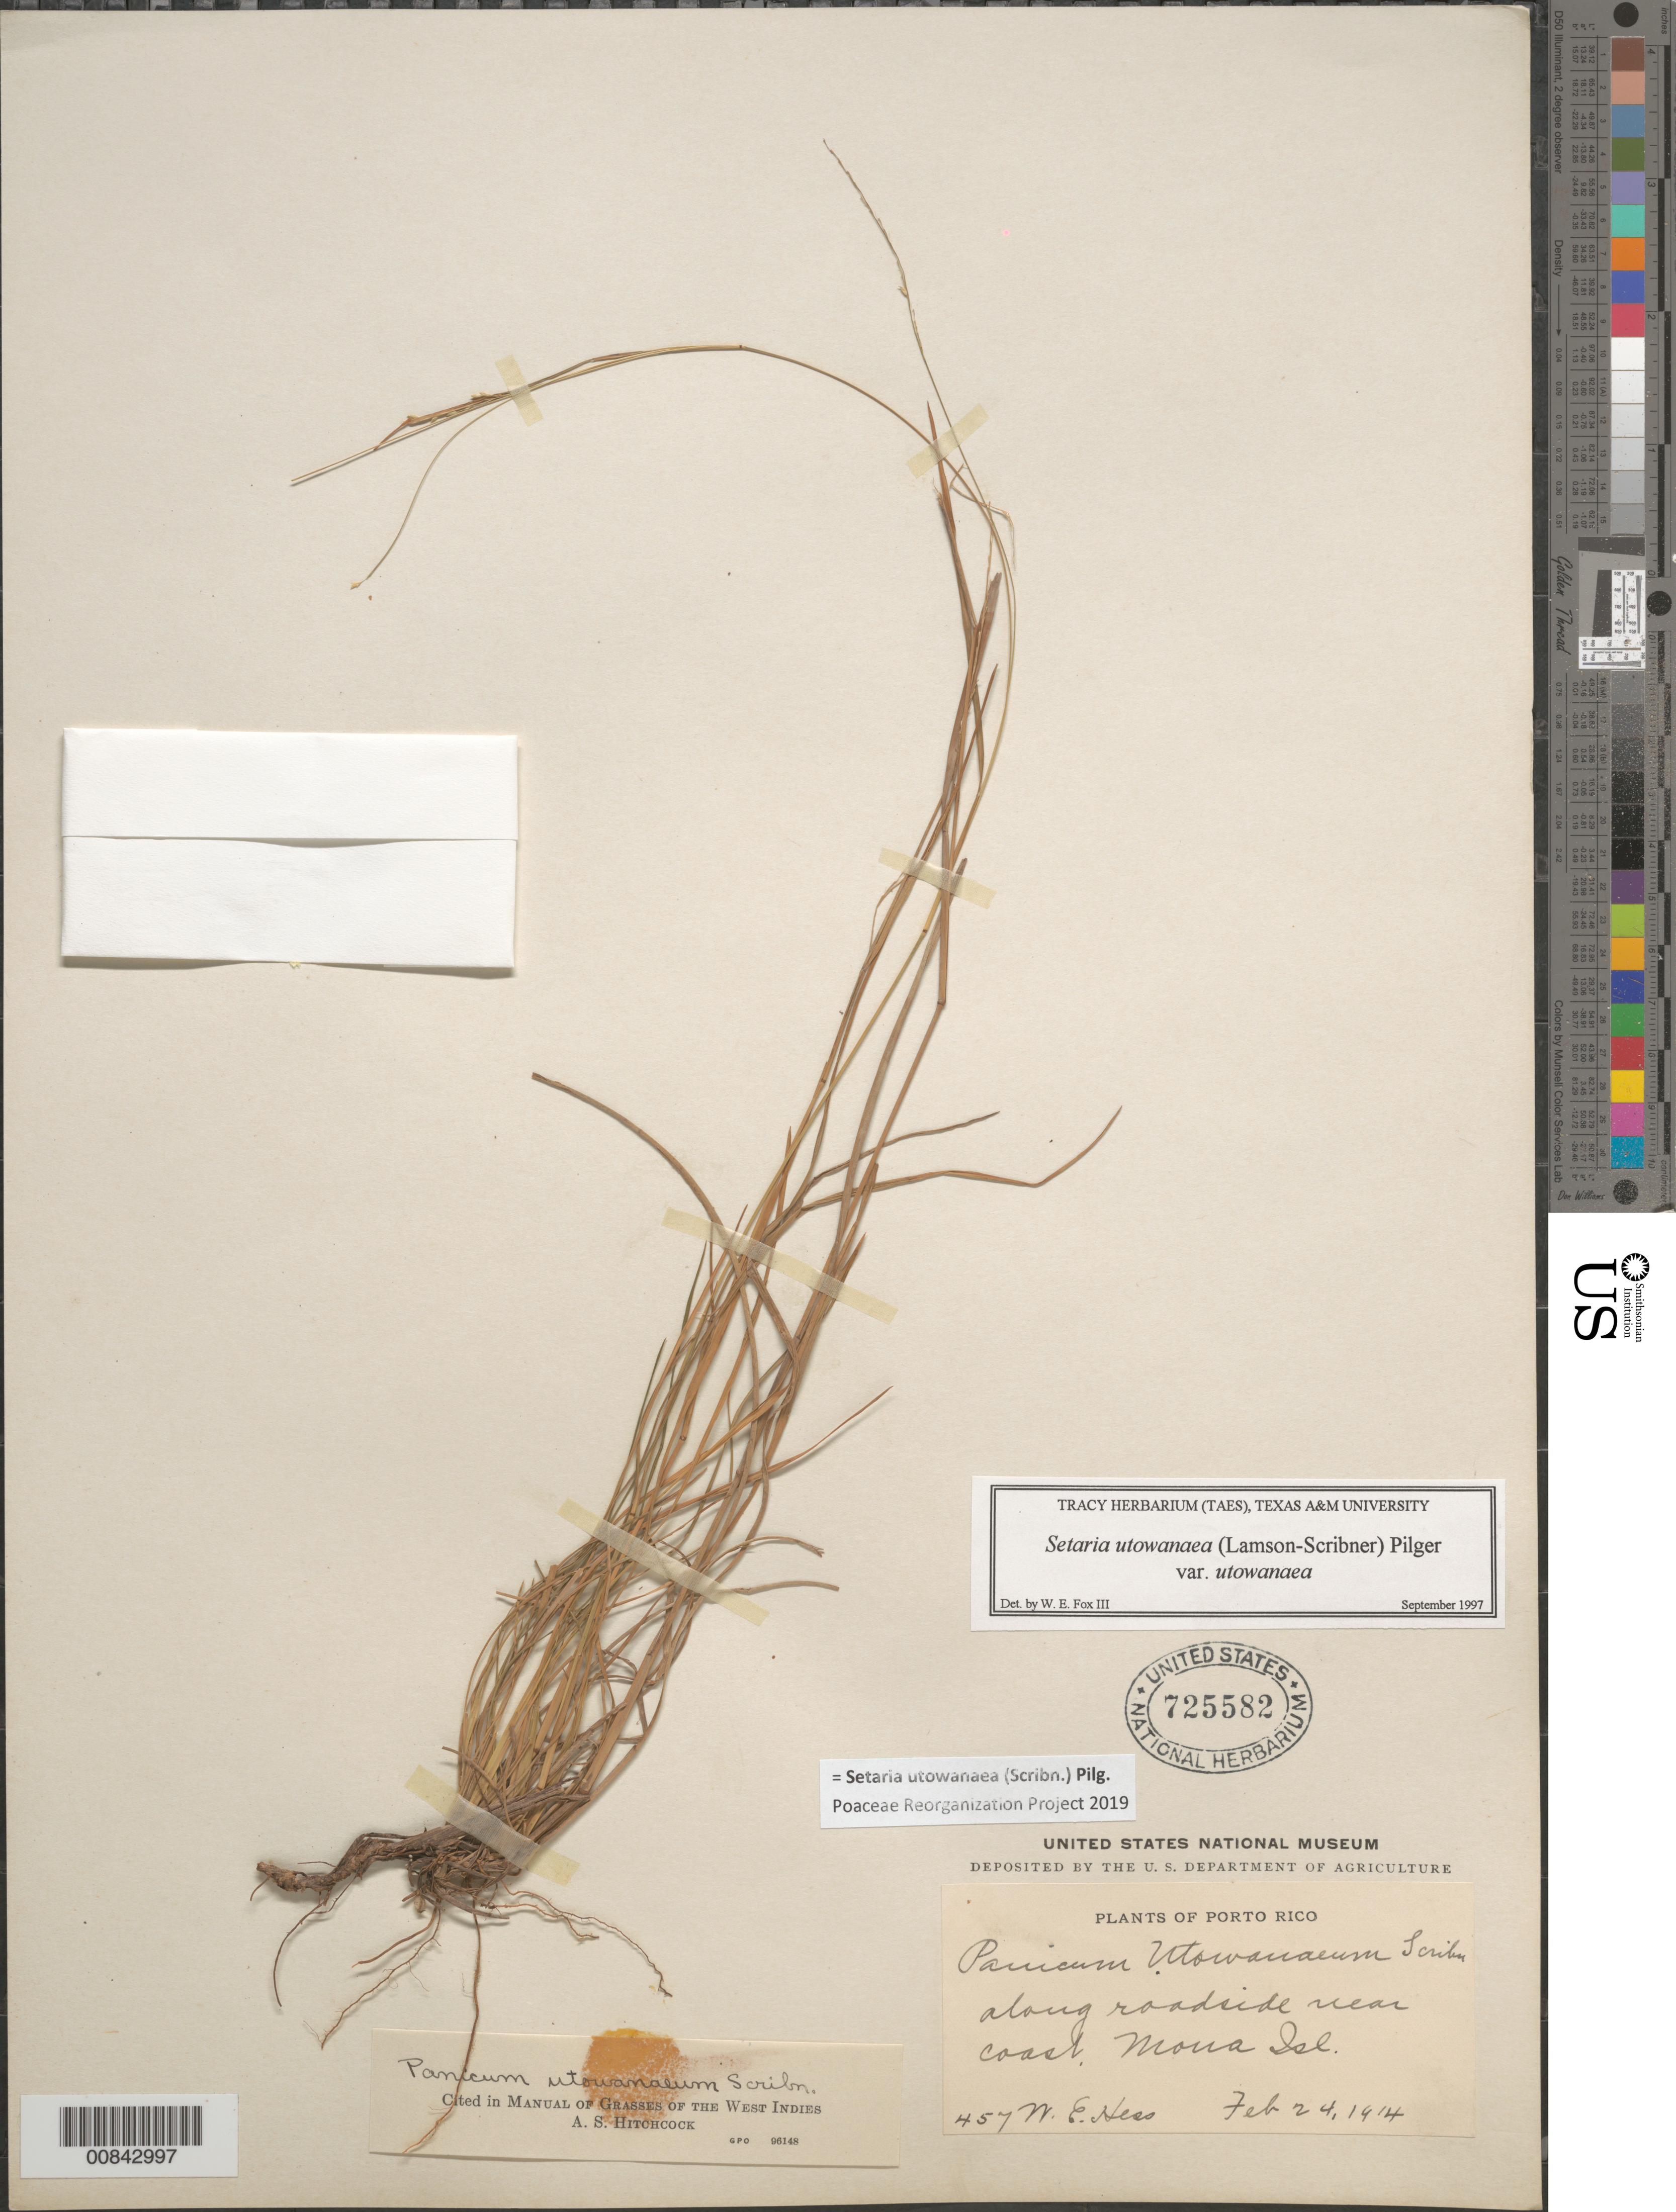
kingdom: Plantae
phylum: Tracheophyta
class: Liliopsida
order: Poales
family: Poaceae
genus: Setaria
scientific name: Setaria utowanaea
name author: (Scribn.) Pilg.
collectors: W. Hess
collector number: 457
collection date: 1914-02-24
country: Puerto Rico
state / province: Mayaguëz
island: Mona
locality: Along roadside near coast, Mona Isl.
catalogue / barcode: US 725582